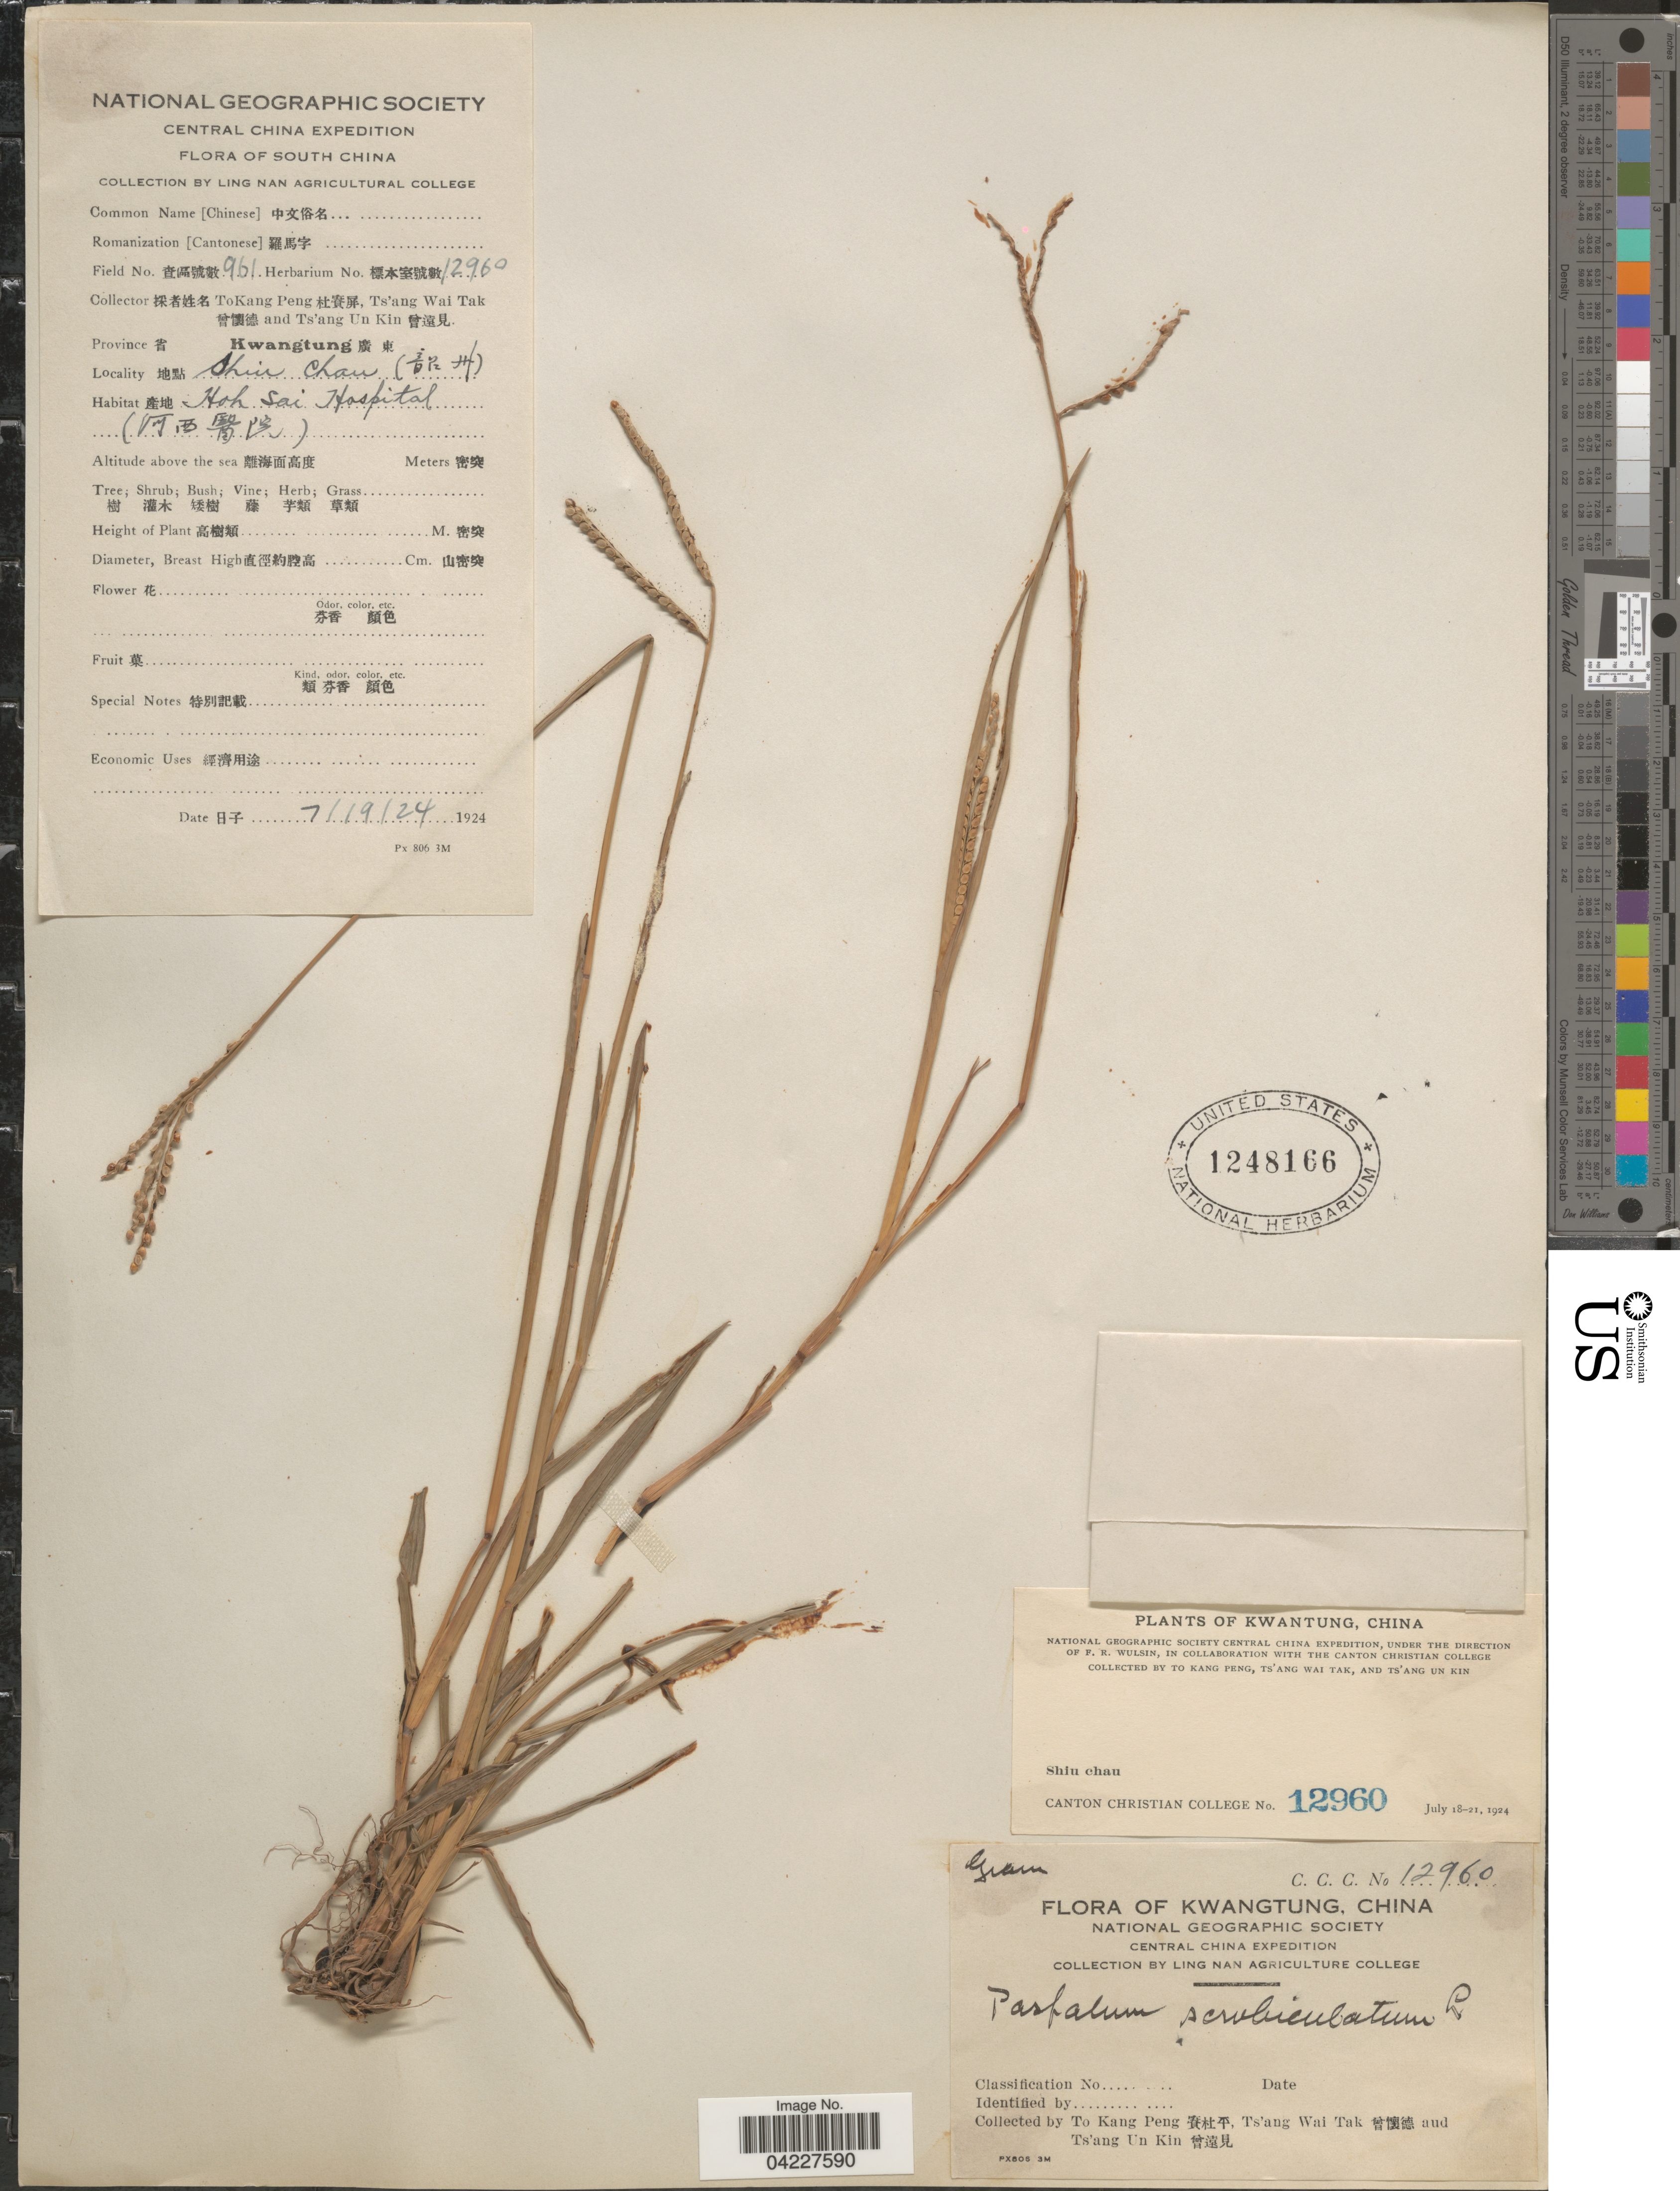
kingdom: Plantae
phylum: Tracheophyta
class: Liliopsida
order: Poales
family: Poaceae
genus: Paspalum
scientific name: Paspalum scrobiculatum var. bispicatum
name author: Hack. ex Merr.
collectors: T. K. Peng, W. T. Tsang & U. K. Tsang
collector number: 961/12960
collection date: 1924-07-19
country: China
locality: National Geographic Society Central China Expedition. South China. Shiu Chan (X).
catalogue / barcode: US 1248166